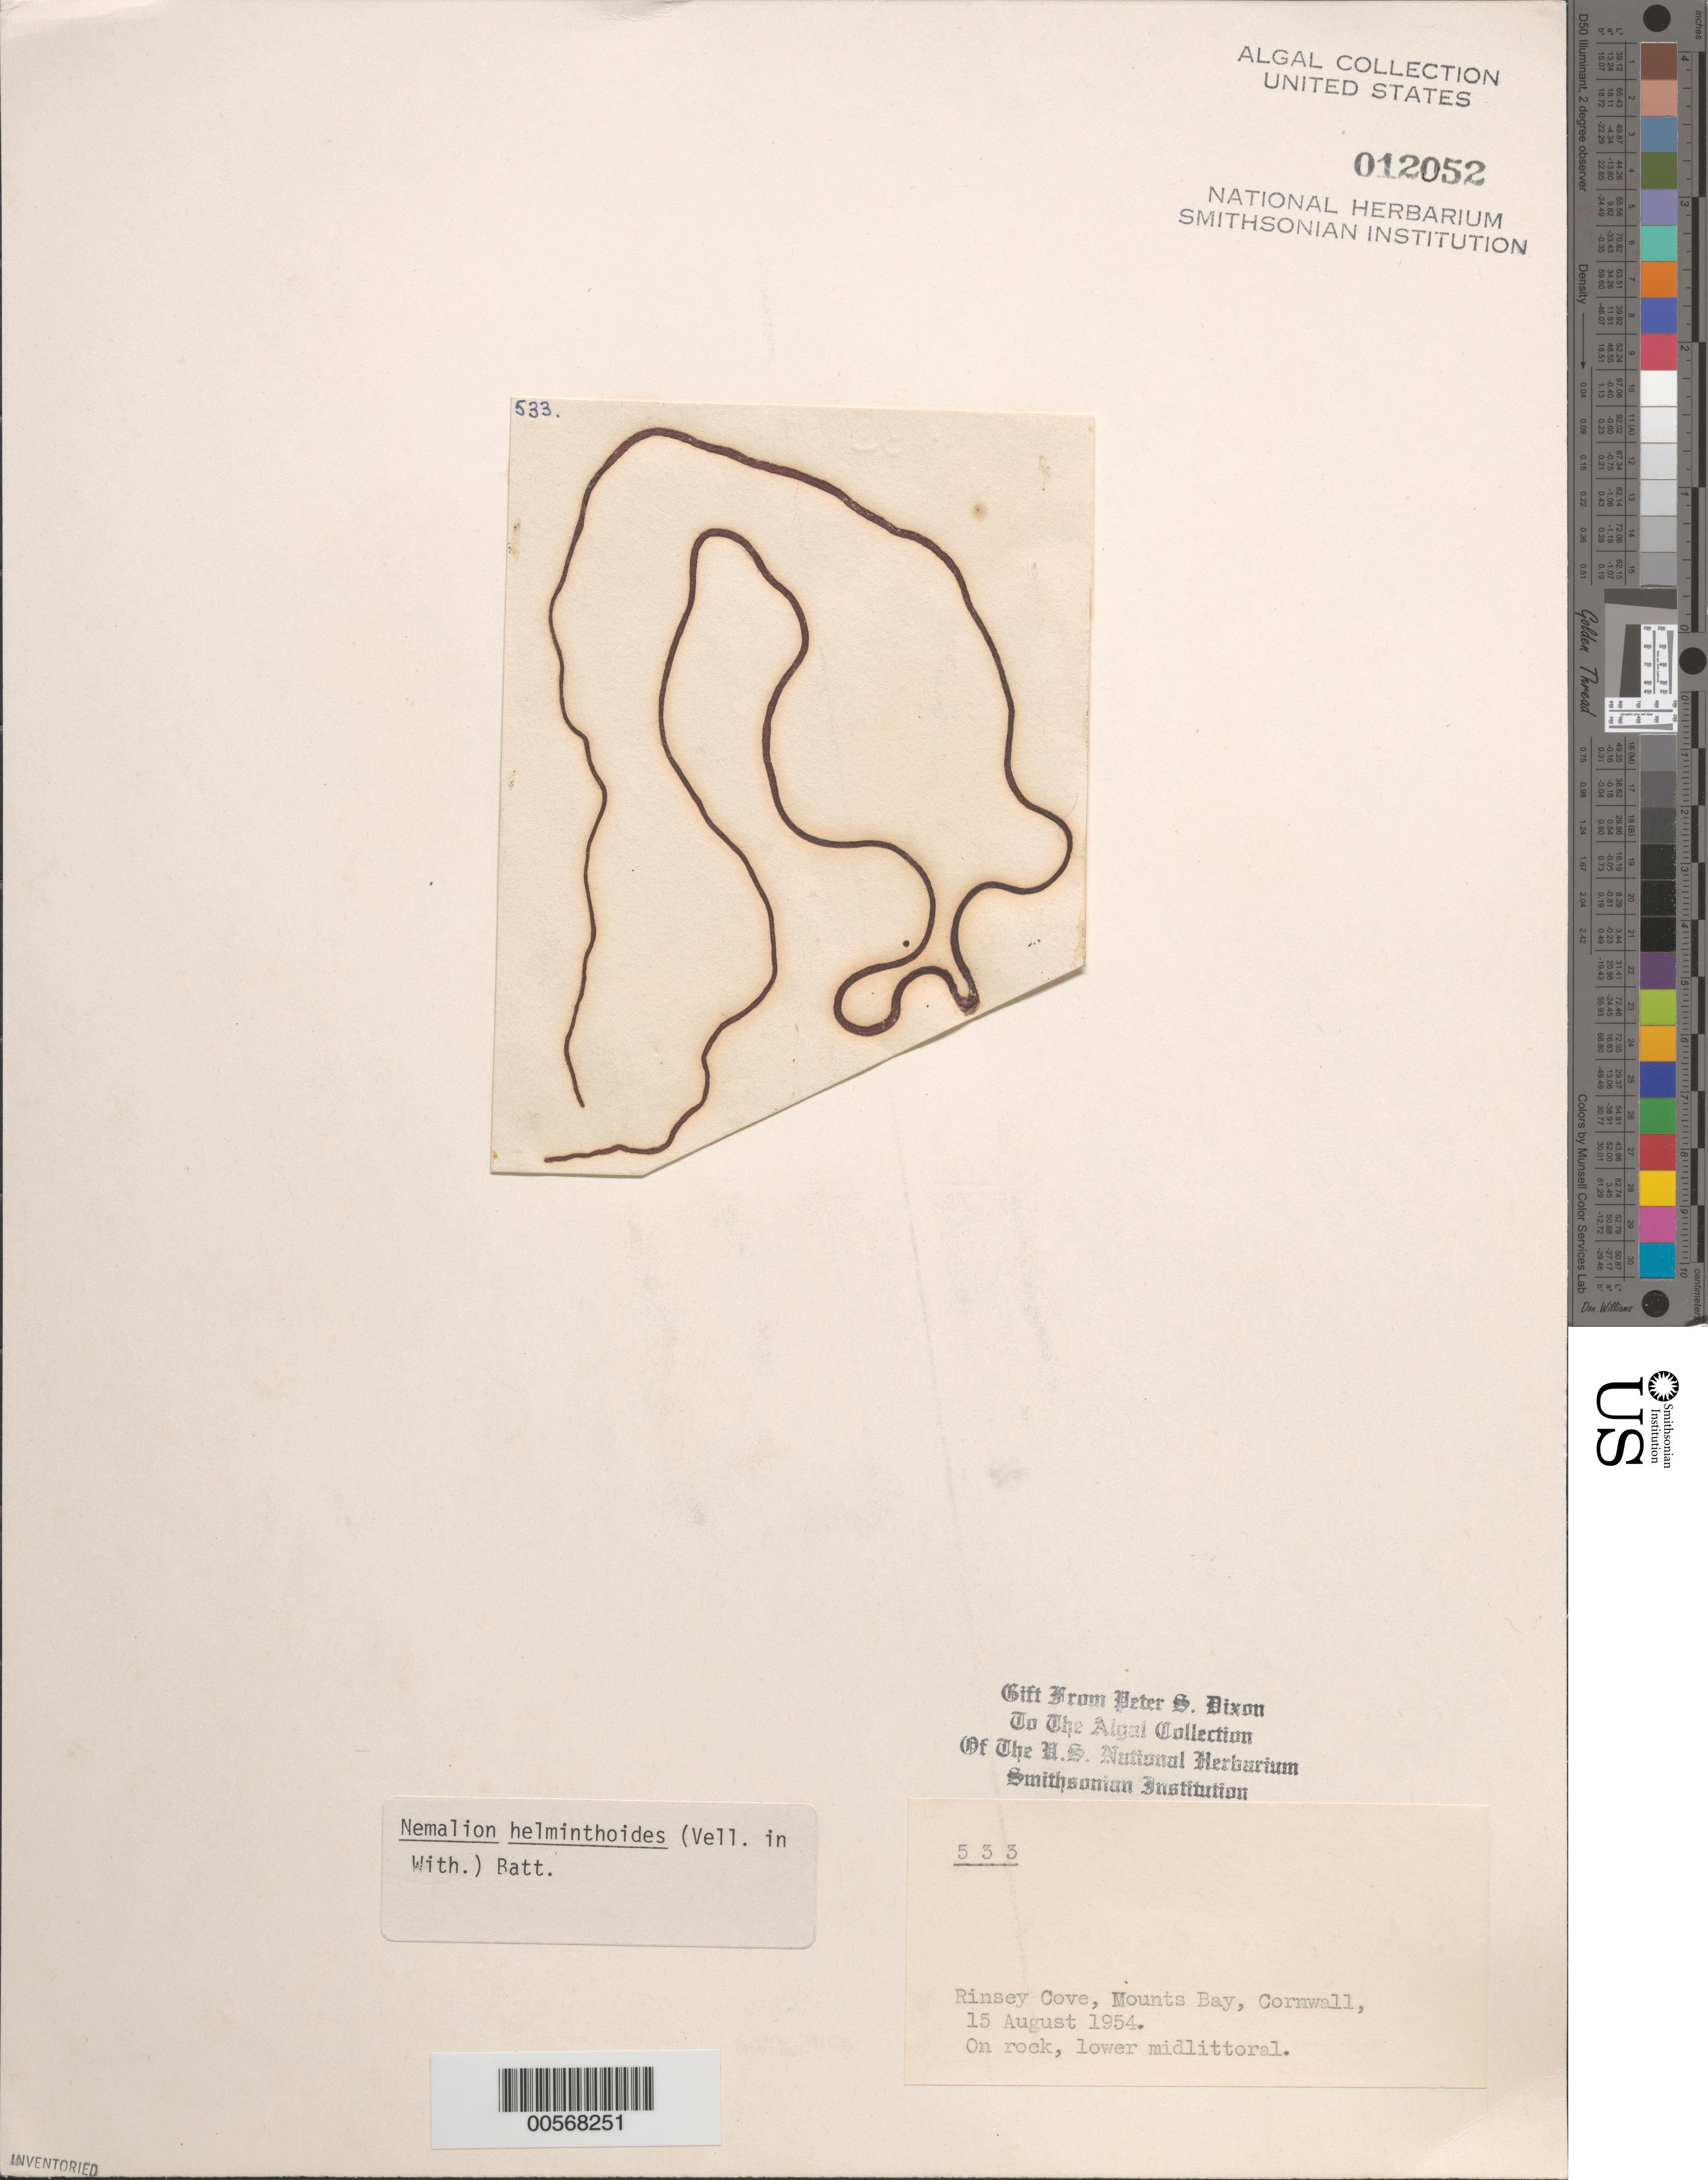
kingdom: Plantae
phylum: Rhodophyta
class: Florideophyceae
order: Nemaliales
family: Nemaliaceae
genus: Nemalion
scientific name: Nemalion multifidum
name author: (Lyngb.) Chauvin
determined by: Algae name updating Project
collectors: P. S. Dixon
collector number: PSD 533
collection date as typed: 15 Aug 1954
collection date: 1954-08-15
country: United Kingdom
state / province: England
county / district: Cornwall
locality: Rinsey Cove, Mounts Bay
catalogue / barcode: US 12052